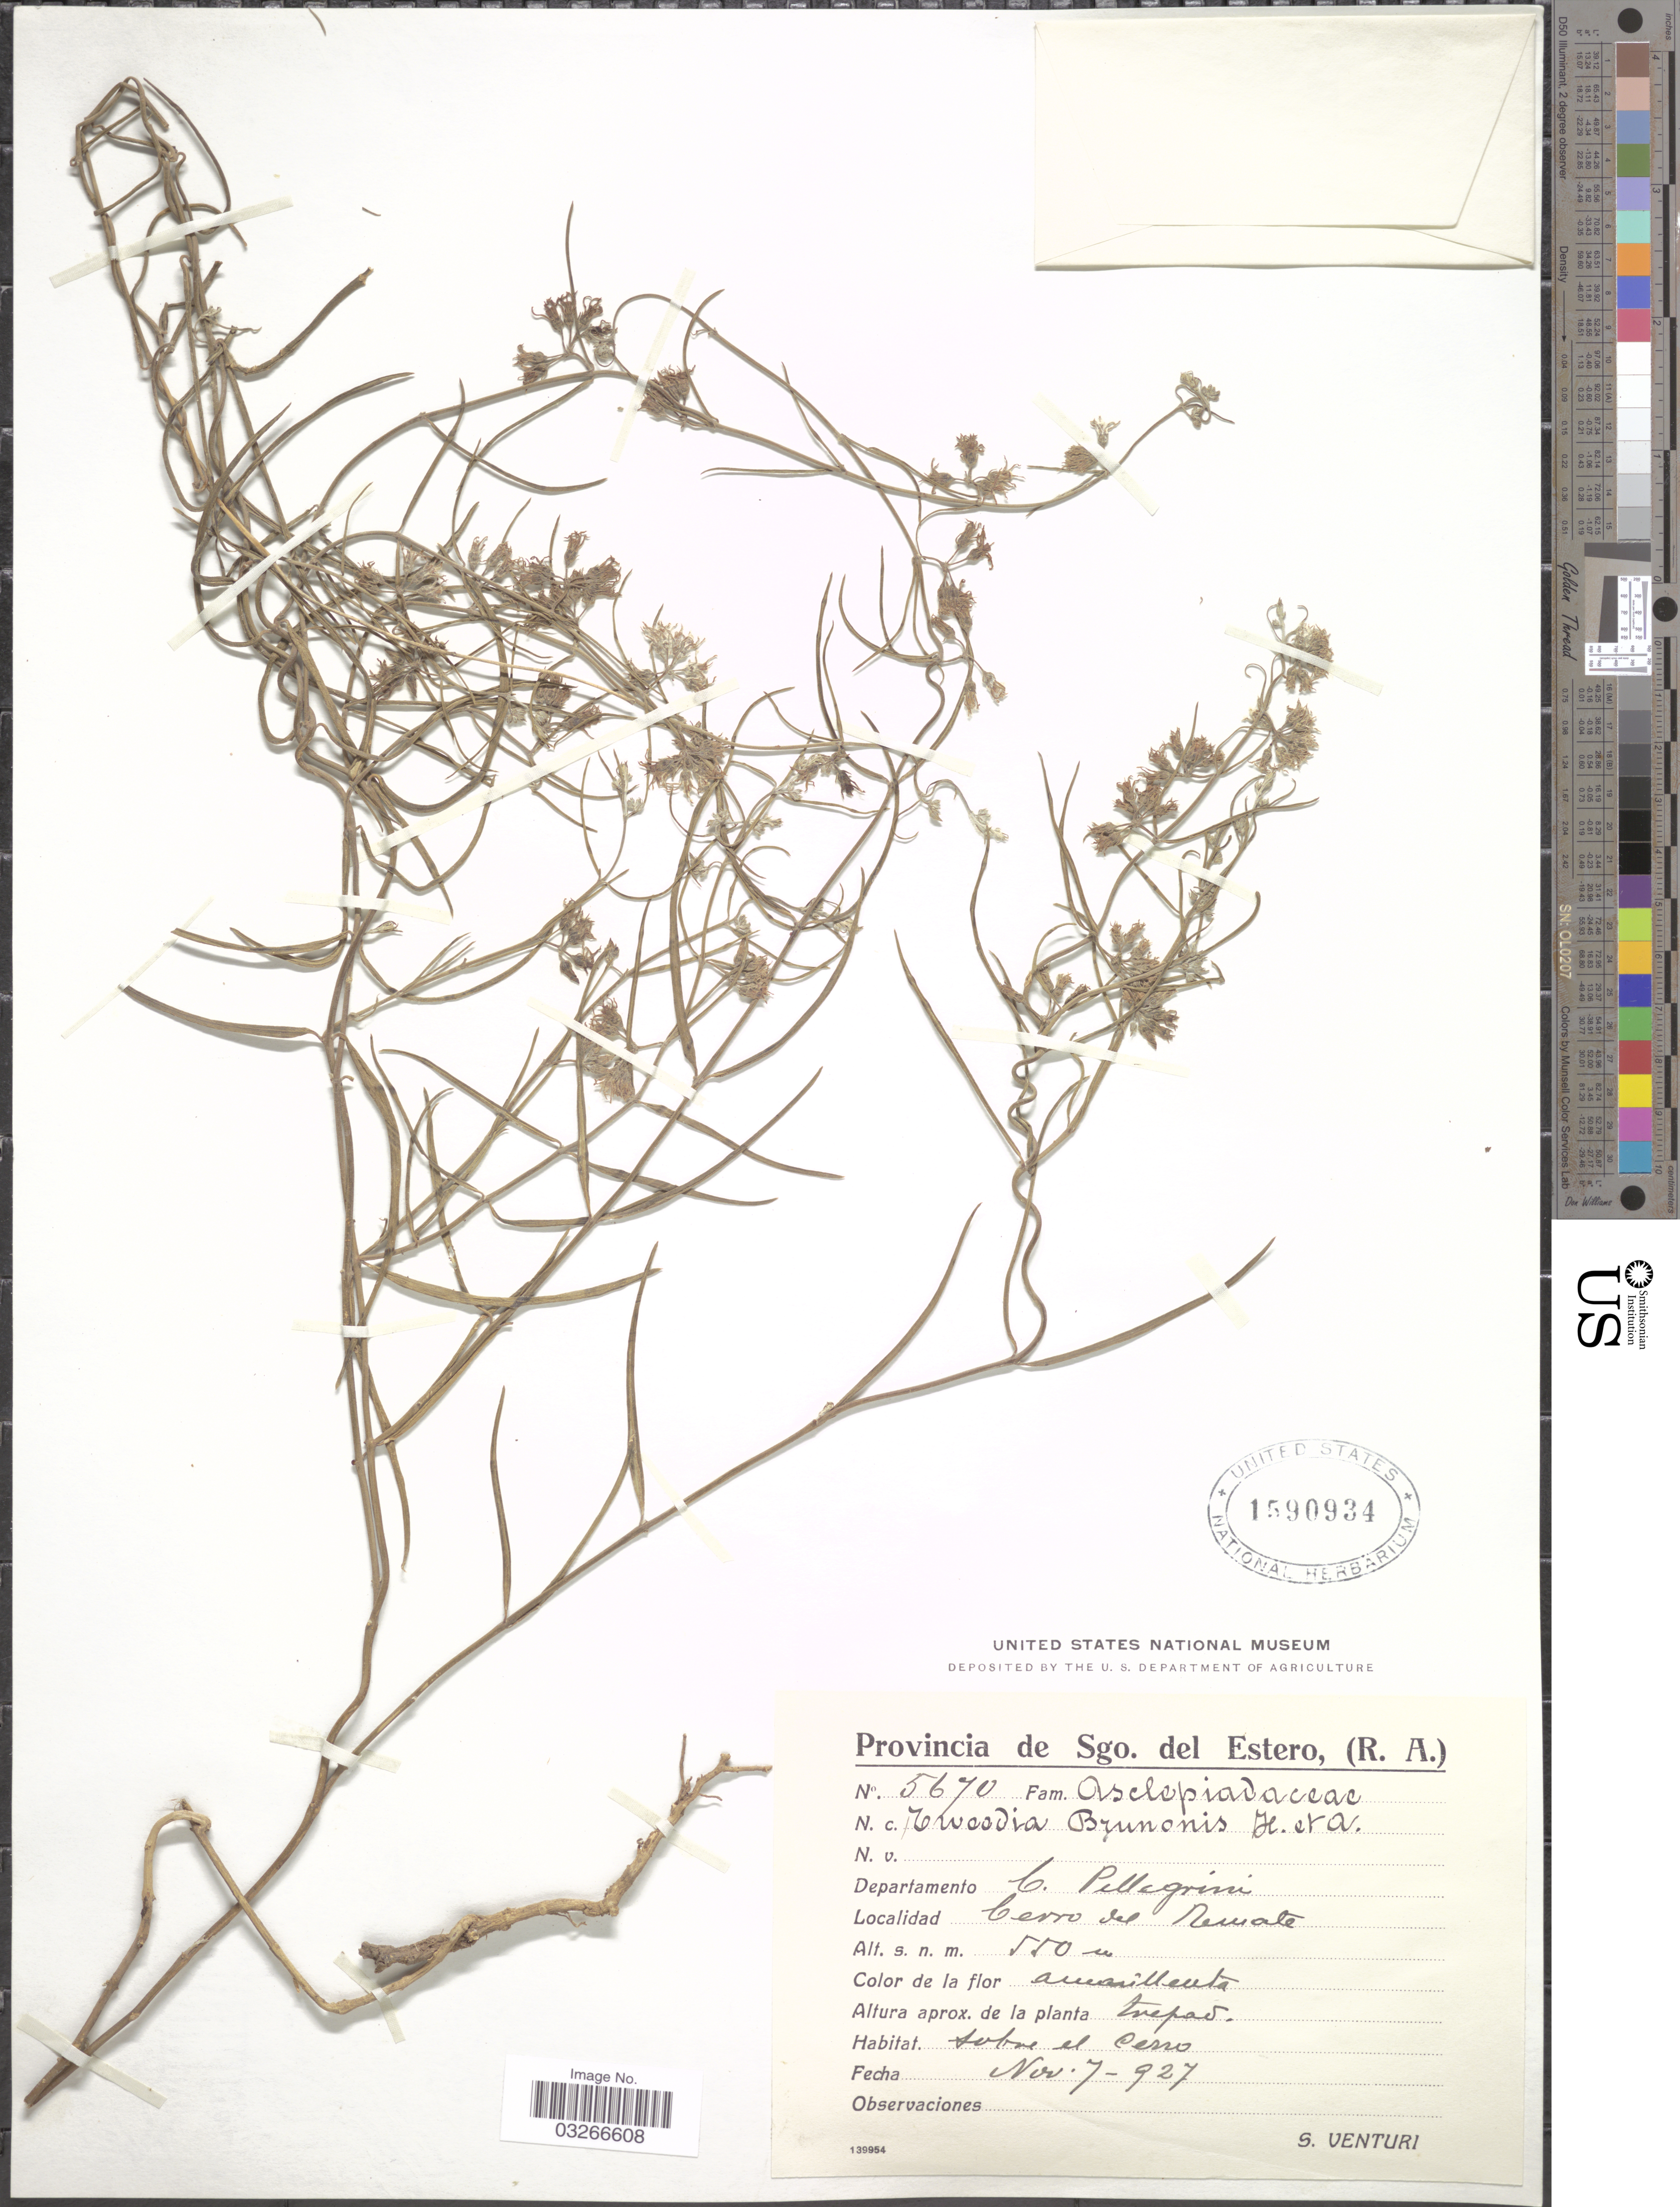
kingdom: Plantae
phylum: Tracheophyta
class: Magnoliopsida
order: Gentianales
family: Apocynaceae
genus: Tweedia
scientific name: Tweedia brunonis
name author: Hook. & Arn.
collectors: S. Venturi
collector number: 5670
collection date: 1927-11-07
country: Argentina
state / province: Santiago del Estero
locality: (R. A.), Departamento C. Pellegrini. Cerro del Remate.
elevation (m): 550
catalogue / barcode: US 1590934